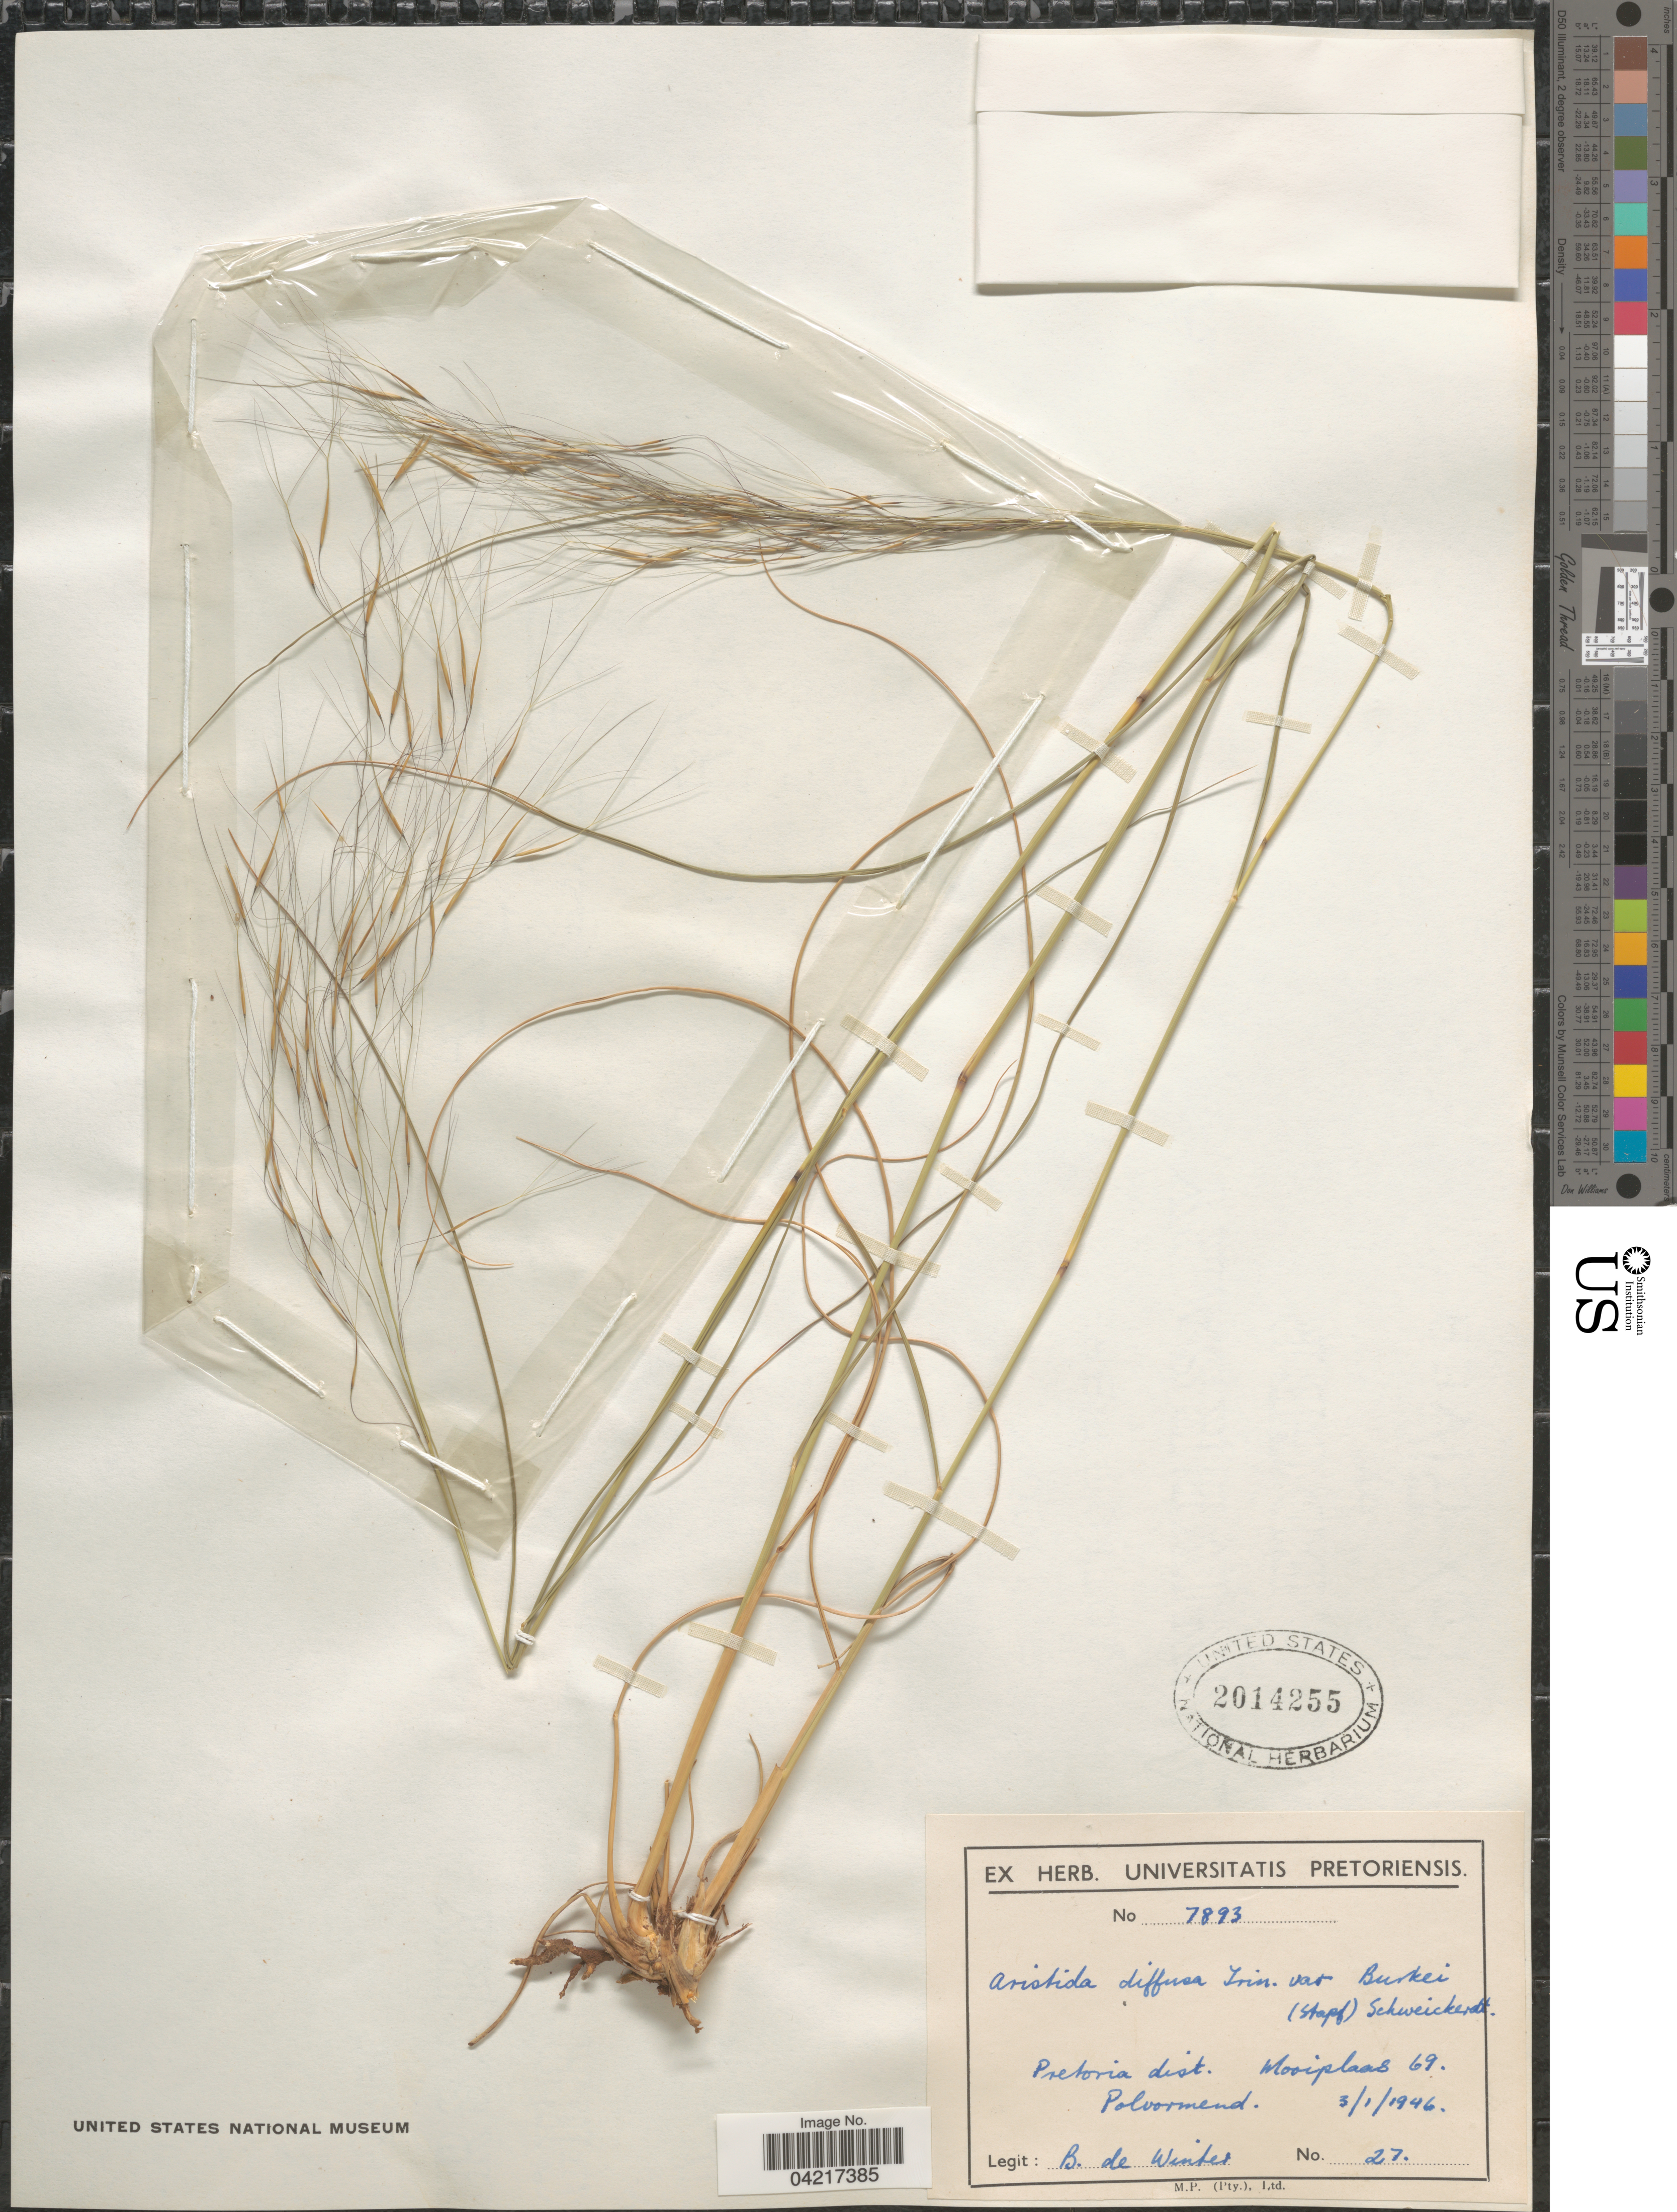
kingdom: Plantae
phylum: Tracheophyta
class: Liliopsida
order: Poales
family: Poaceae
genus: Aristida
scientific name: Aristida diffusa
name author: Trin.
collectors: B. de Winter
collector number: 27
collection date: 1946-01-03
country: South Africa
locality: Pretoria dist. Mooiplaas 69. Polvormend.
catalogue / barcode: US 2014255